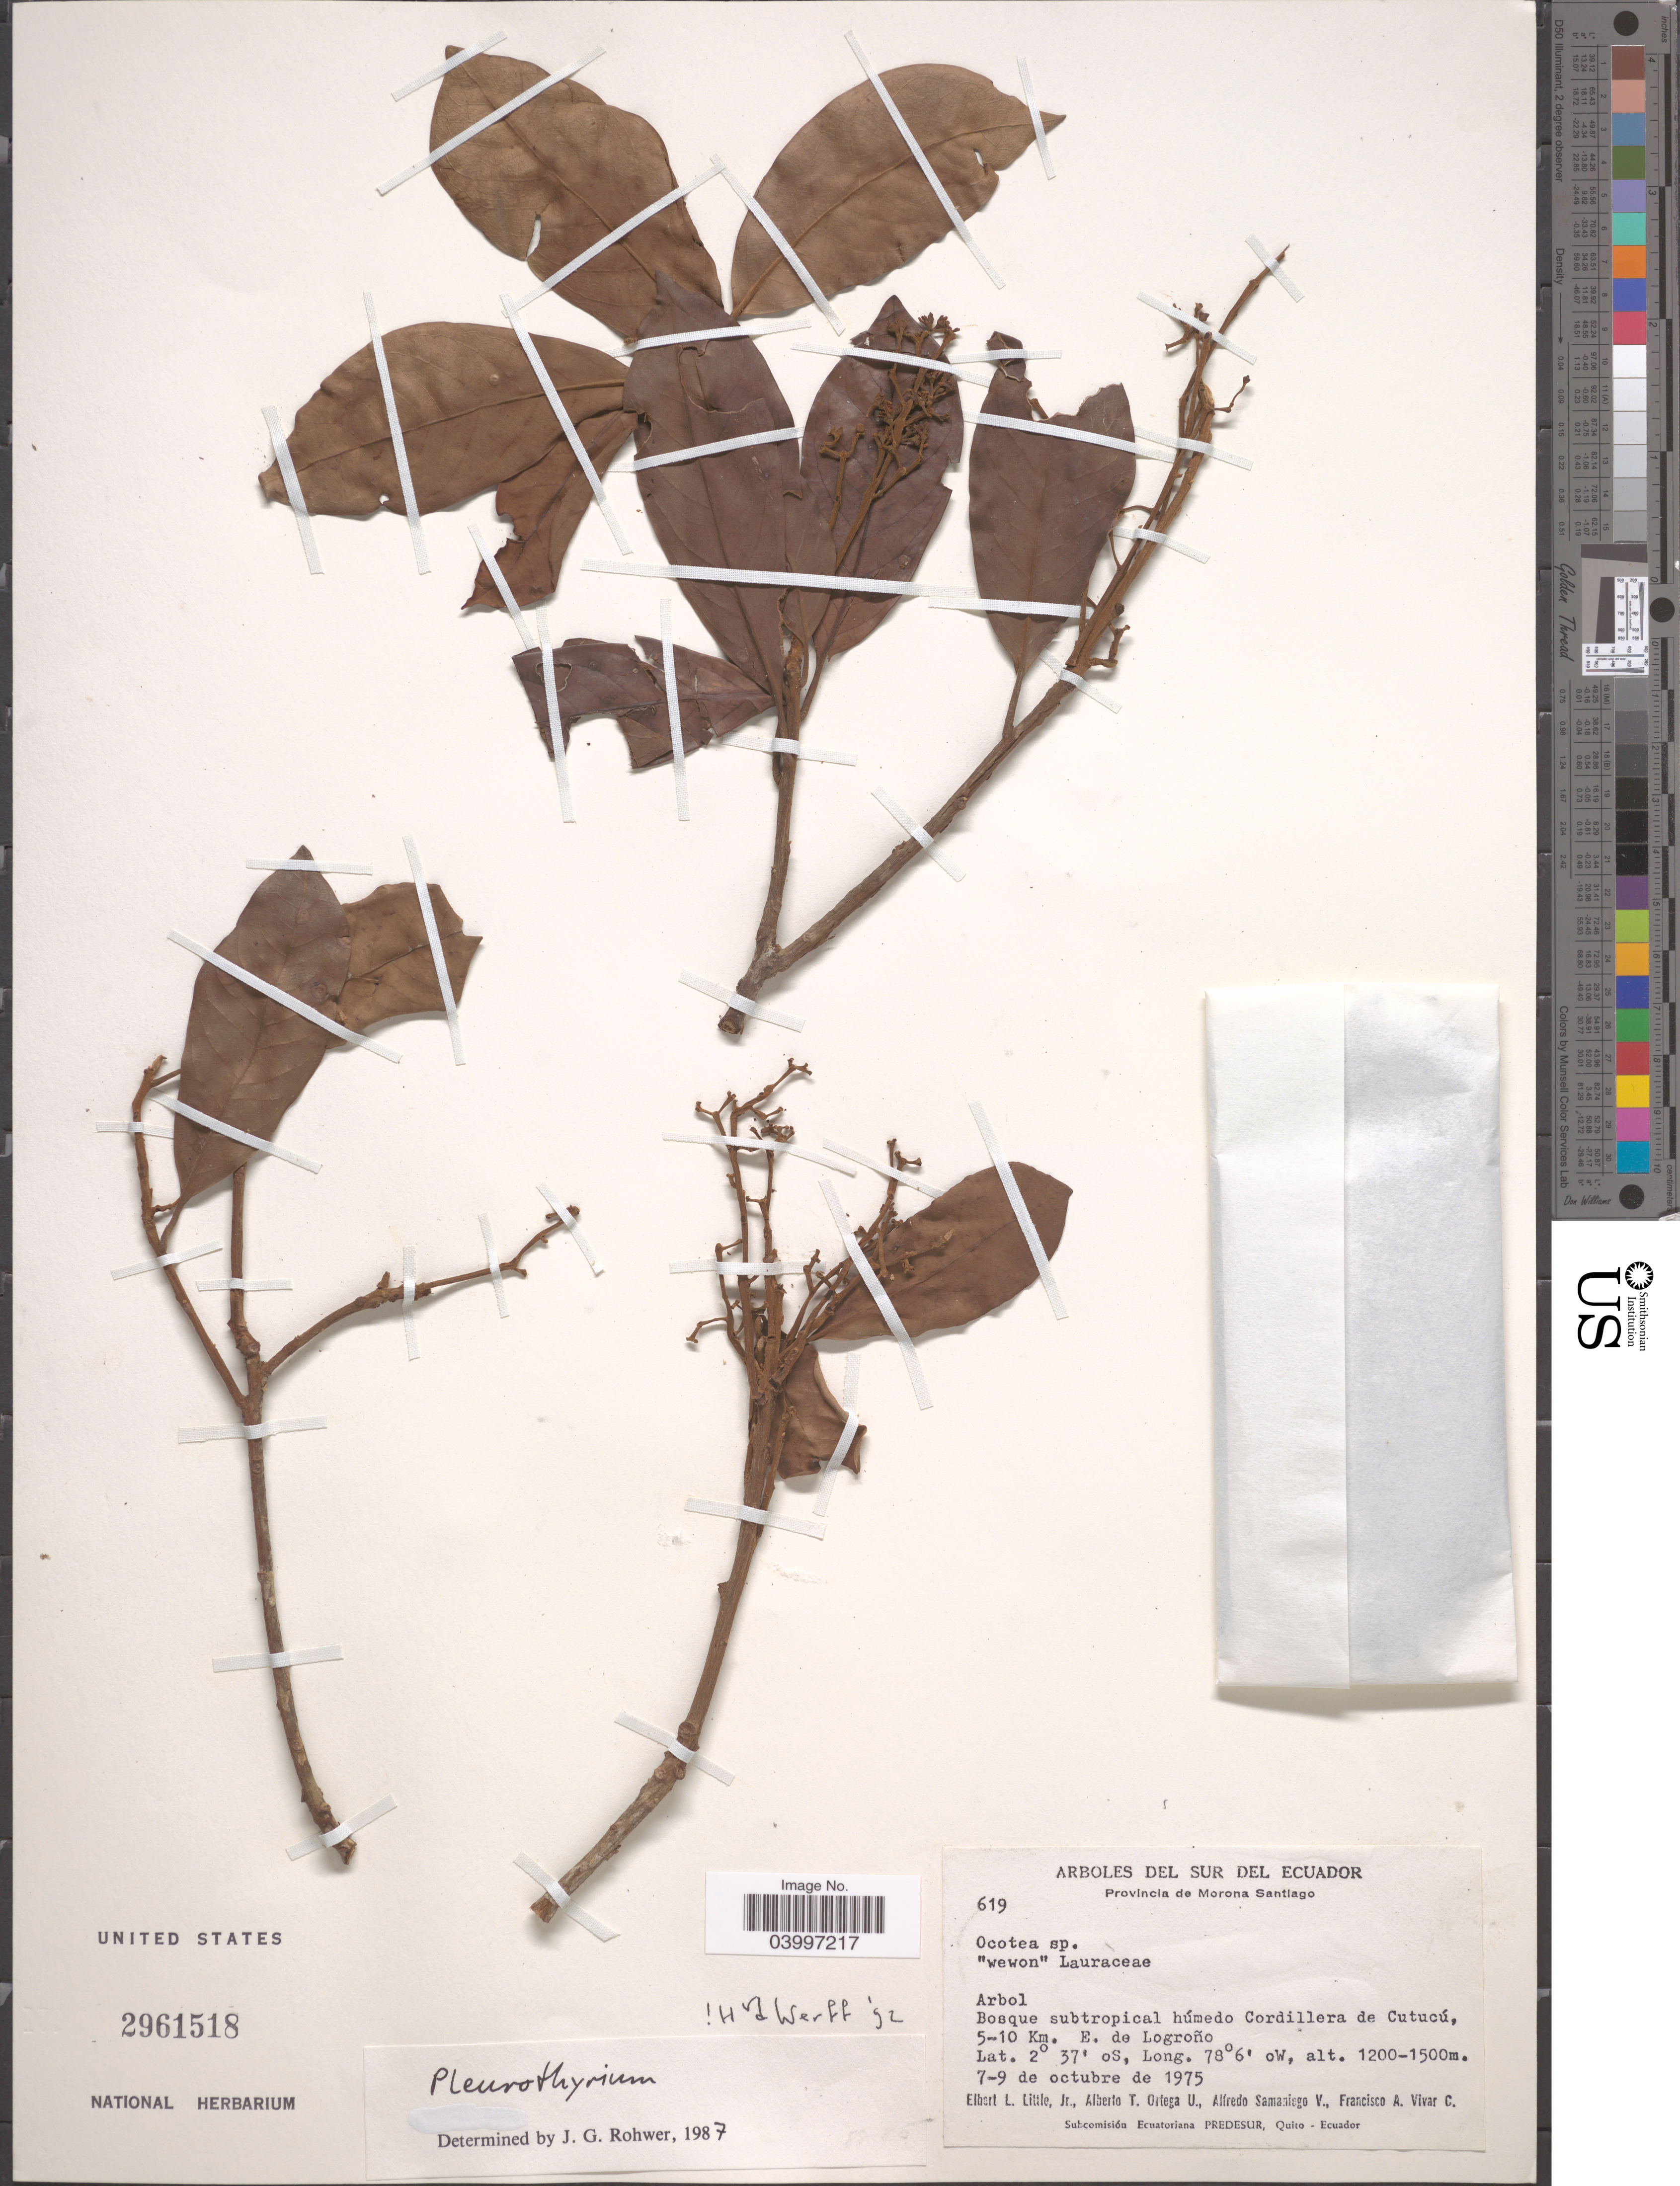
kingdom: Plantae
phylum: Tracheophyta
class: Magnoliopsida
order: Laurales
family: Lauraceae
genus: Pleurothyrium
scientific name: Pleurothyrium sp.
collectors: E. L. Little, A. T. Ortega U., A. Samaniego V. & F. A. Vivar C.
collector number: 619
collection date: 1975-10-07/1975-10-09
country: Ecuador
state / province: Morona-Santiago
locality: Cordillera de Cutucí, 5-10 Km. E. de Logroño.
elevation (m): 1200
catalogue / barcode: US 2961518